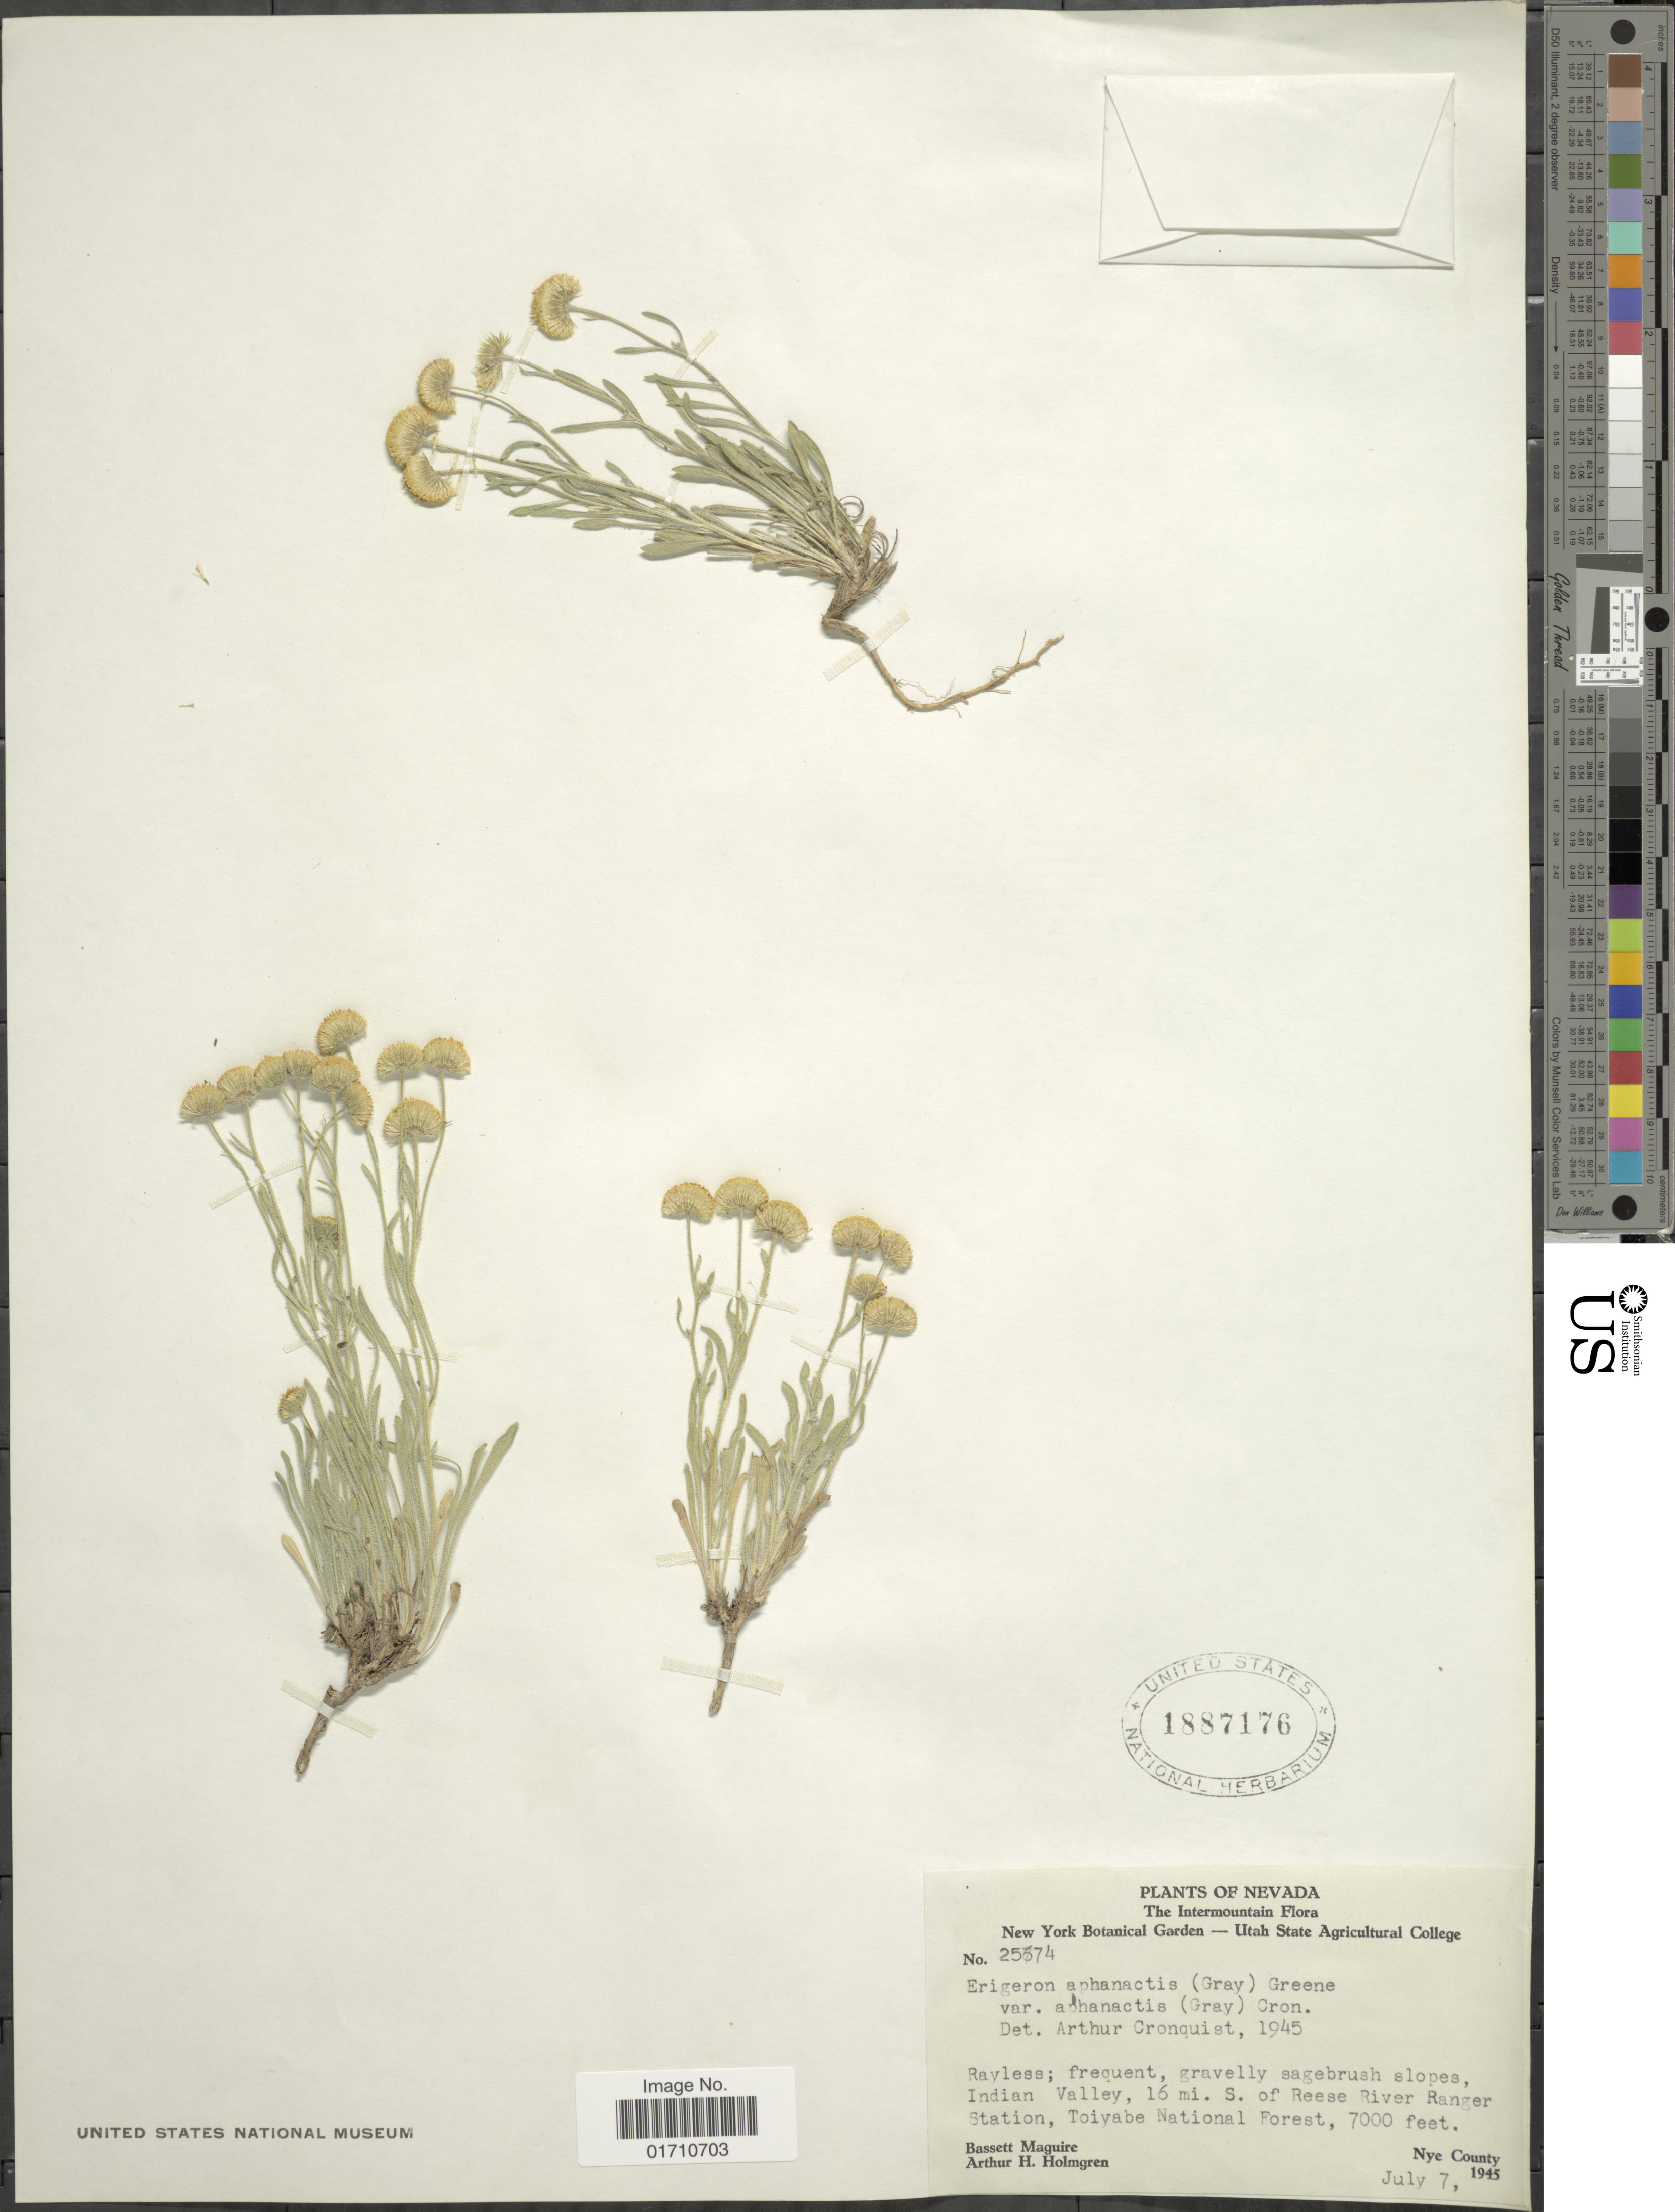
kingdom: Plantae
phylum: Tracheophyta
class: Magnoliopsida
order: Asterales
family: Asteraceae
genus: Erigeron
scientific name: Erigeron aphanactis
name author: (A. Gray) Greene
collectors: B. Maguire & A. H. Holmgren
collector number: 25674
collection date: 1945-07-07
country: United States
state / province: Nevada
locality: The Intermountain, Rayless; frequent, gravelly sagebrush slopes, Indian Valley, 16 mi. S. of Reese River Ranger Station, Toiyabe National Forest, Nye County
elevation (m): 2134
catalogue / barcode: US 1887176